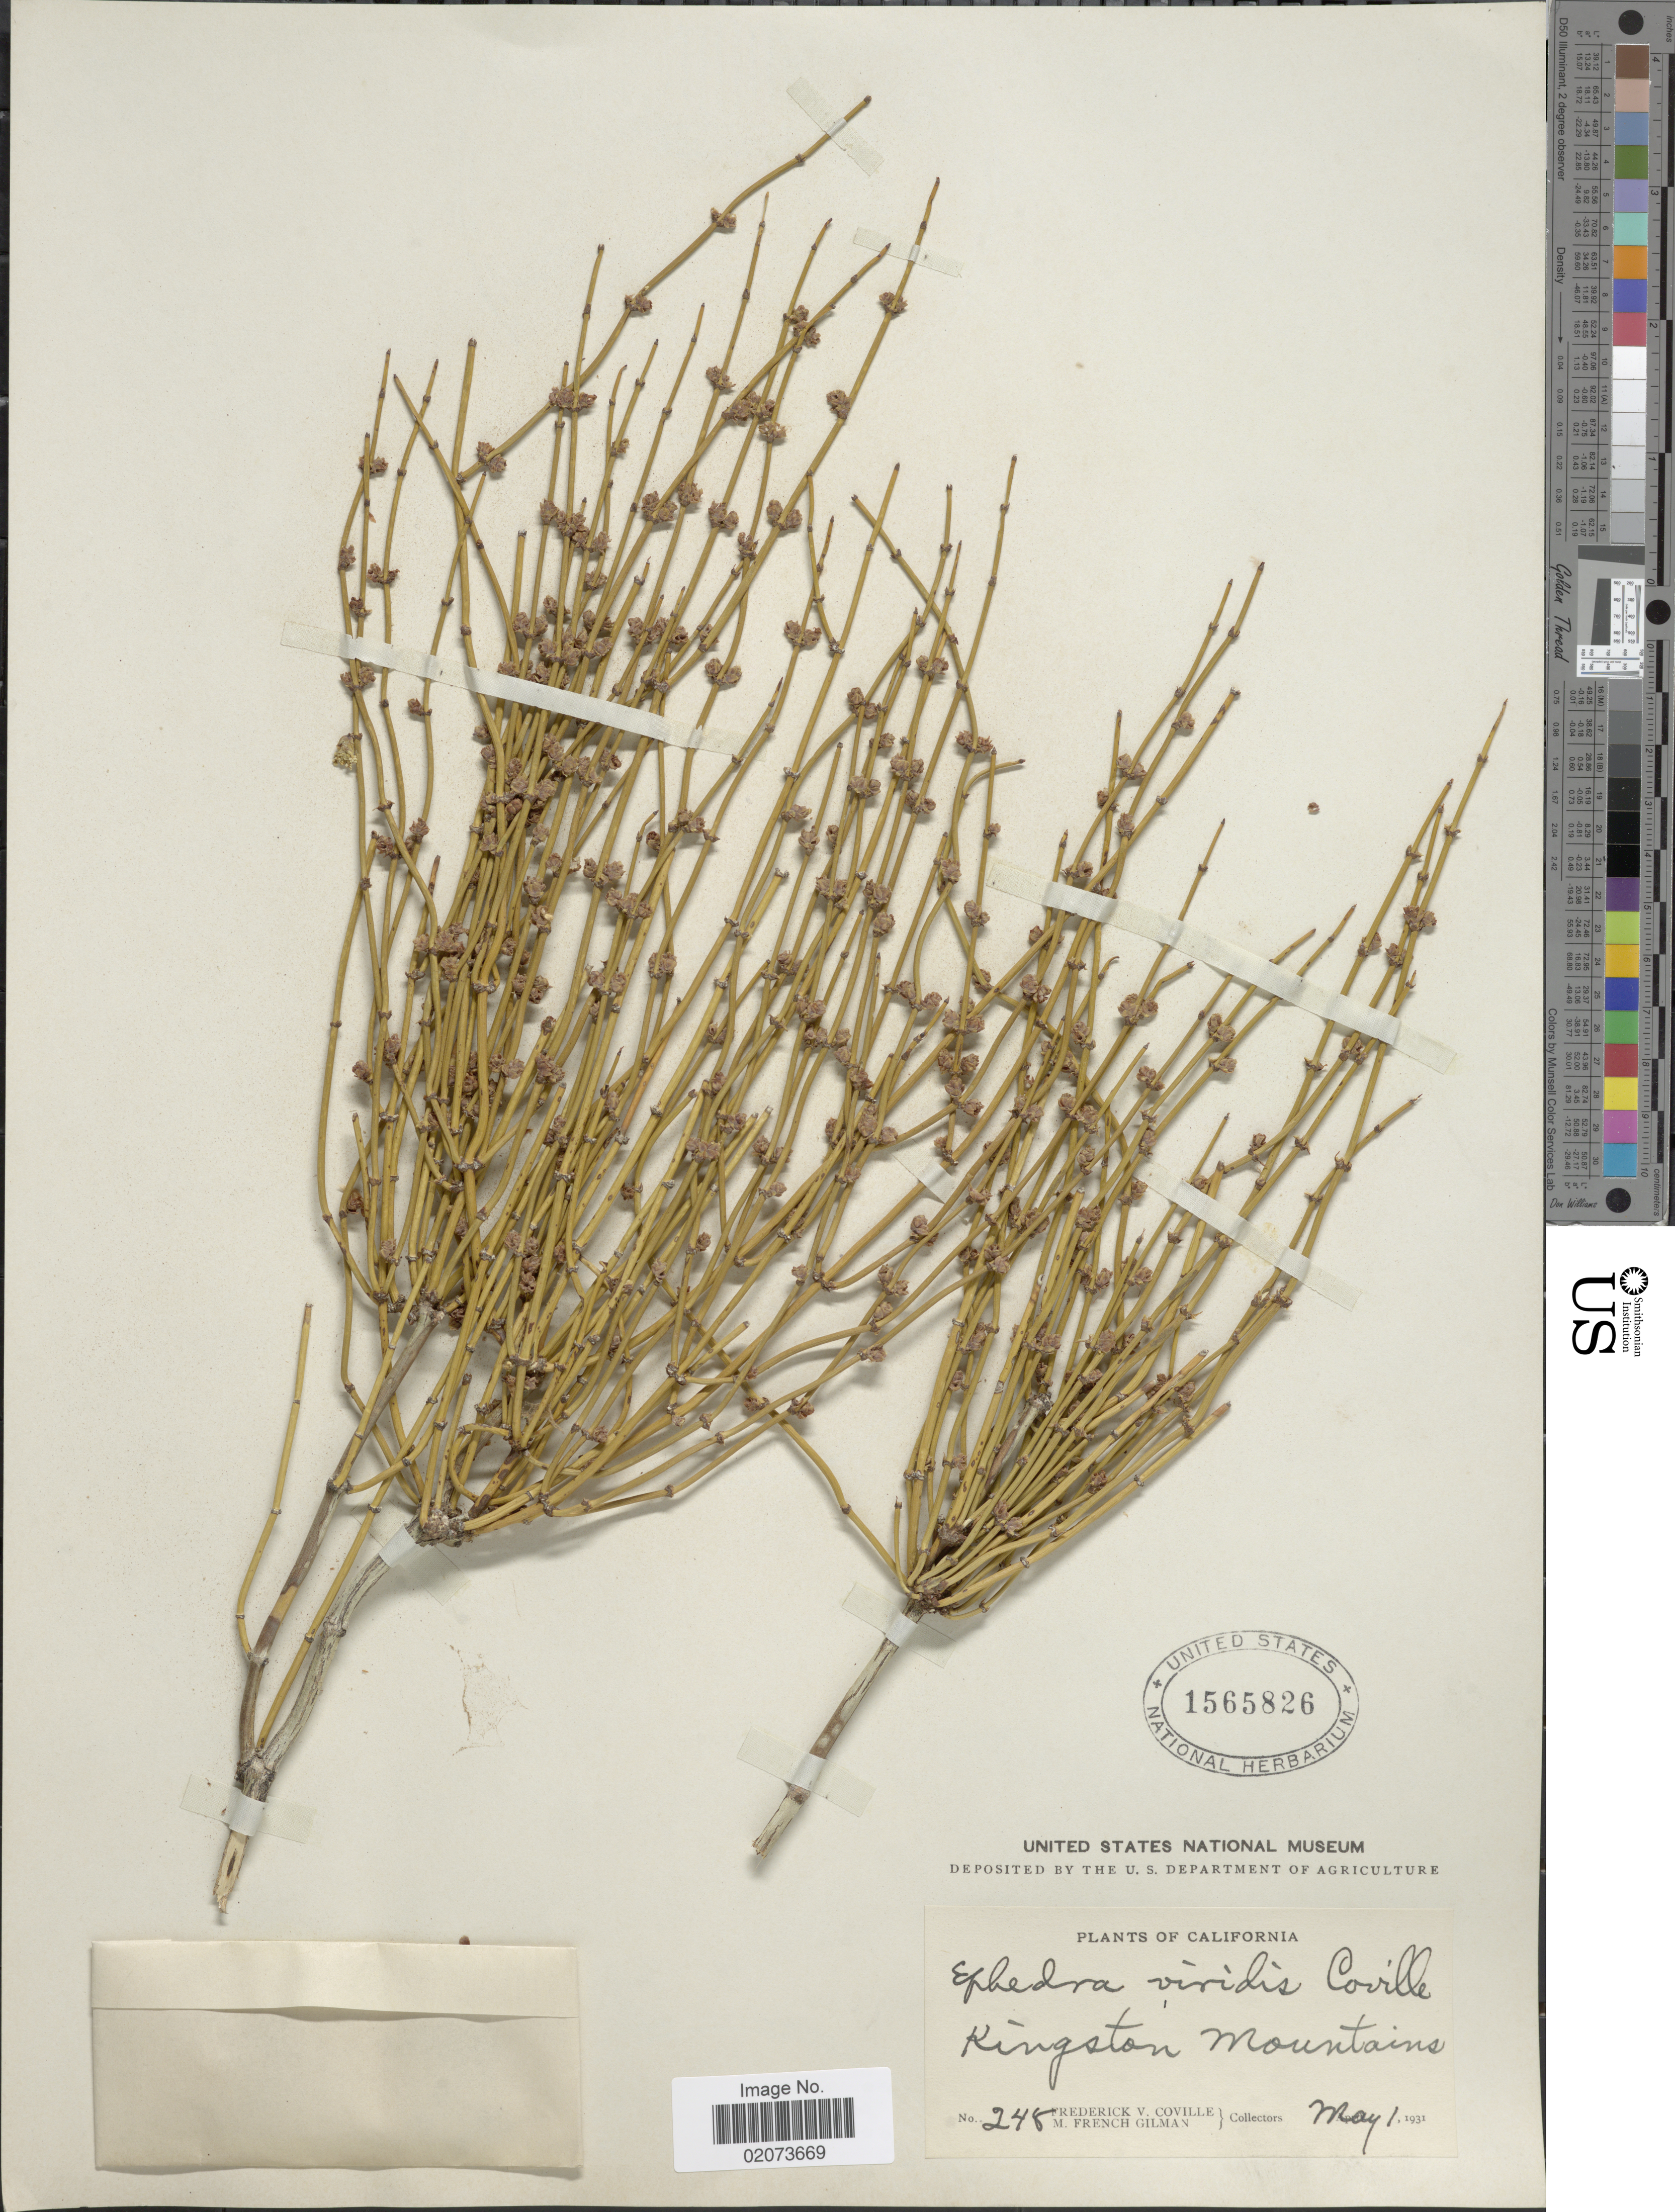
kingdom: Plantae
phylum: Tracheophyta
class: Gnetopsida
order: Ephedrales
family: Ephedraceae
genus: Ephedra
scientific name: Ephedra viridis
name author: Coville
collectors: F. V. Coville & M. F. Gilman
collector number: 248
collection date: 1931-05-01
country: United States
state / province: California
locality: Kingston Mountains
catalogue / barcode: US 1565826